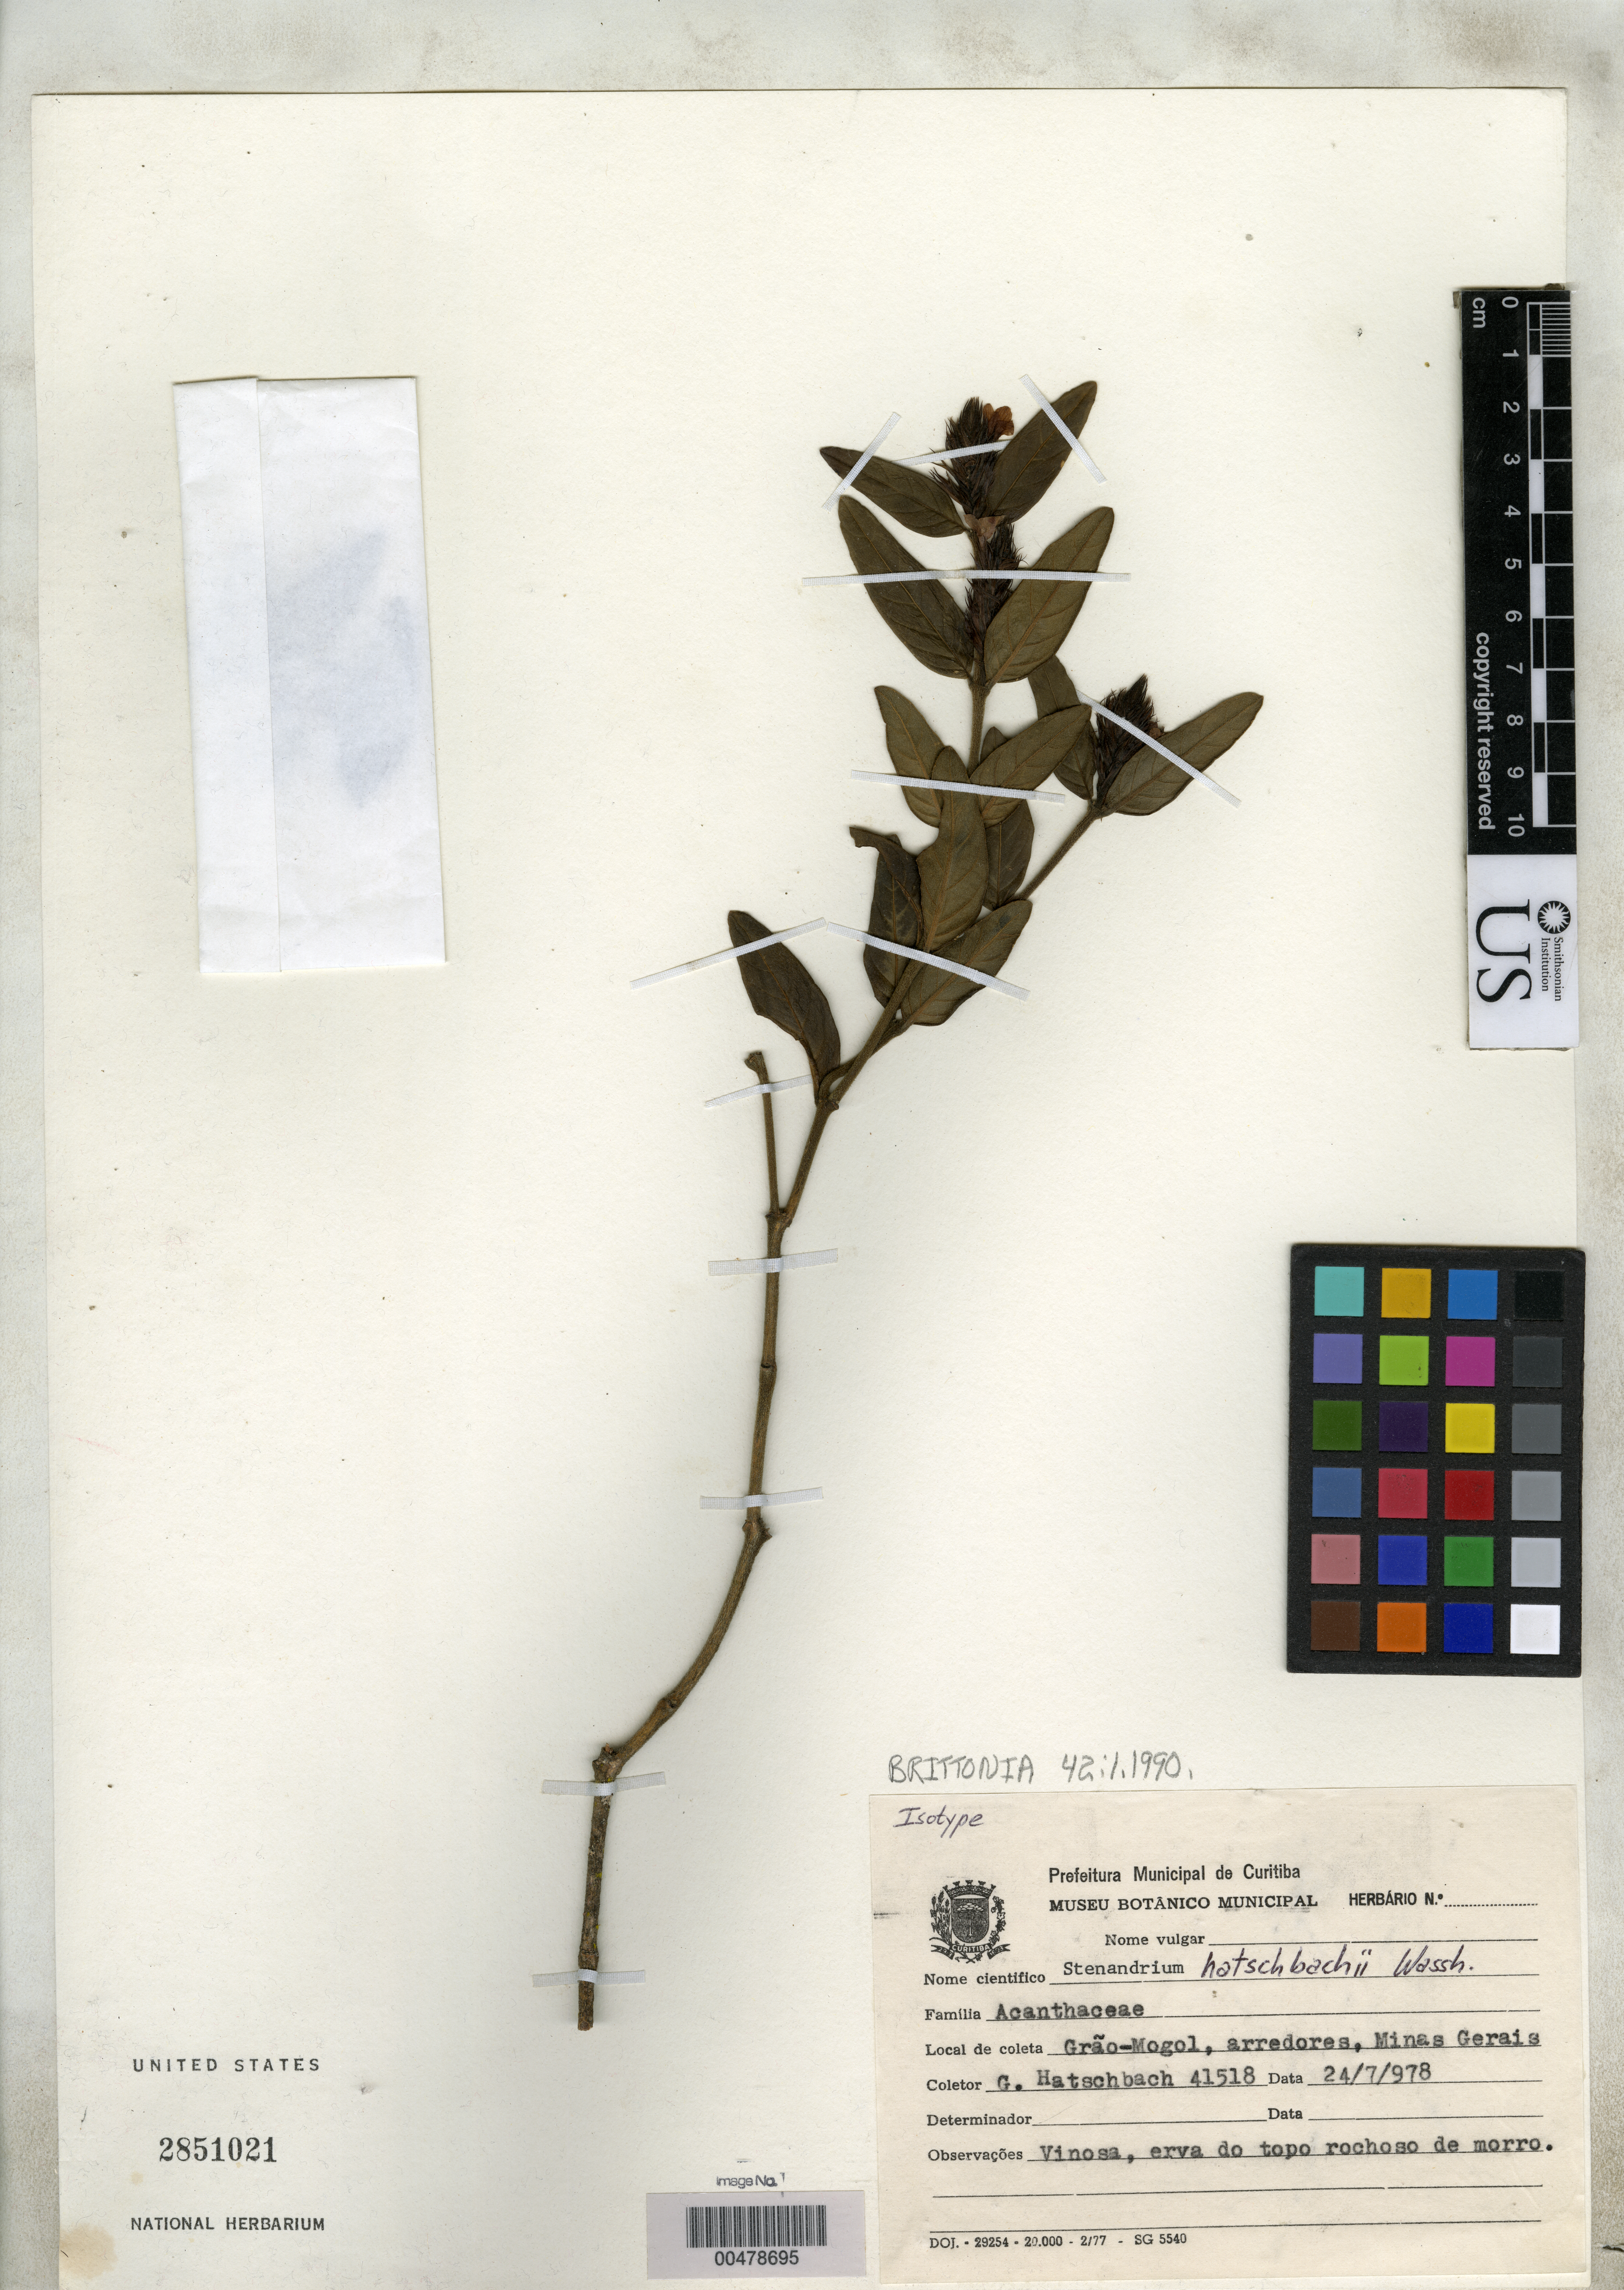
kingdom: Plantae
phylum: Tracheophyta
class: Magnoliopsida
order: Lamiales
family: Acanthaceae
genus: Stenandrium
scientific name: Stenandrium hatschbachii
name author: Wassh.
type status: Isotype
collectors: G. Hatschbach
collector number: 41518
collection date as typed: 24 Jul 1978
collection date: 1978-07-24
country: Brazil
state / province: Minas Gerais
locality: Grao-mogol, Arredores.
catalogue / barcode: US 2851021